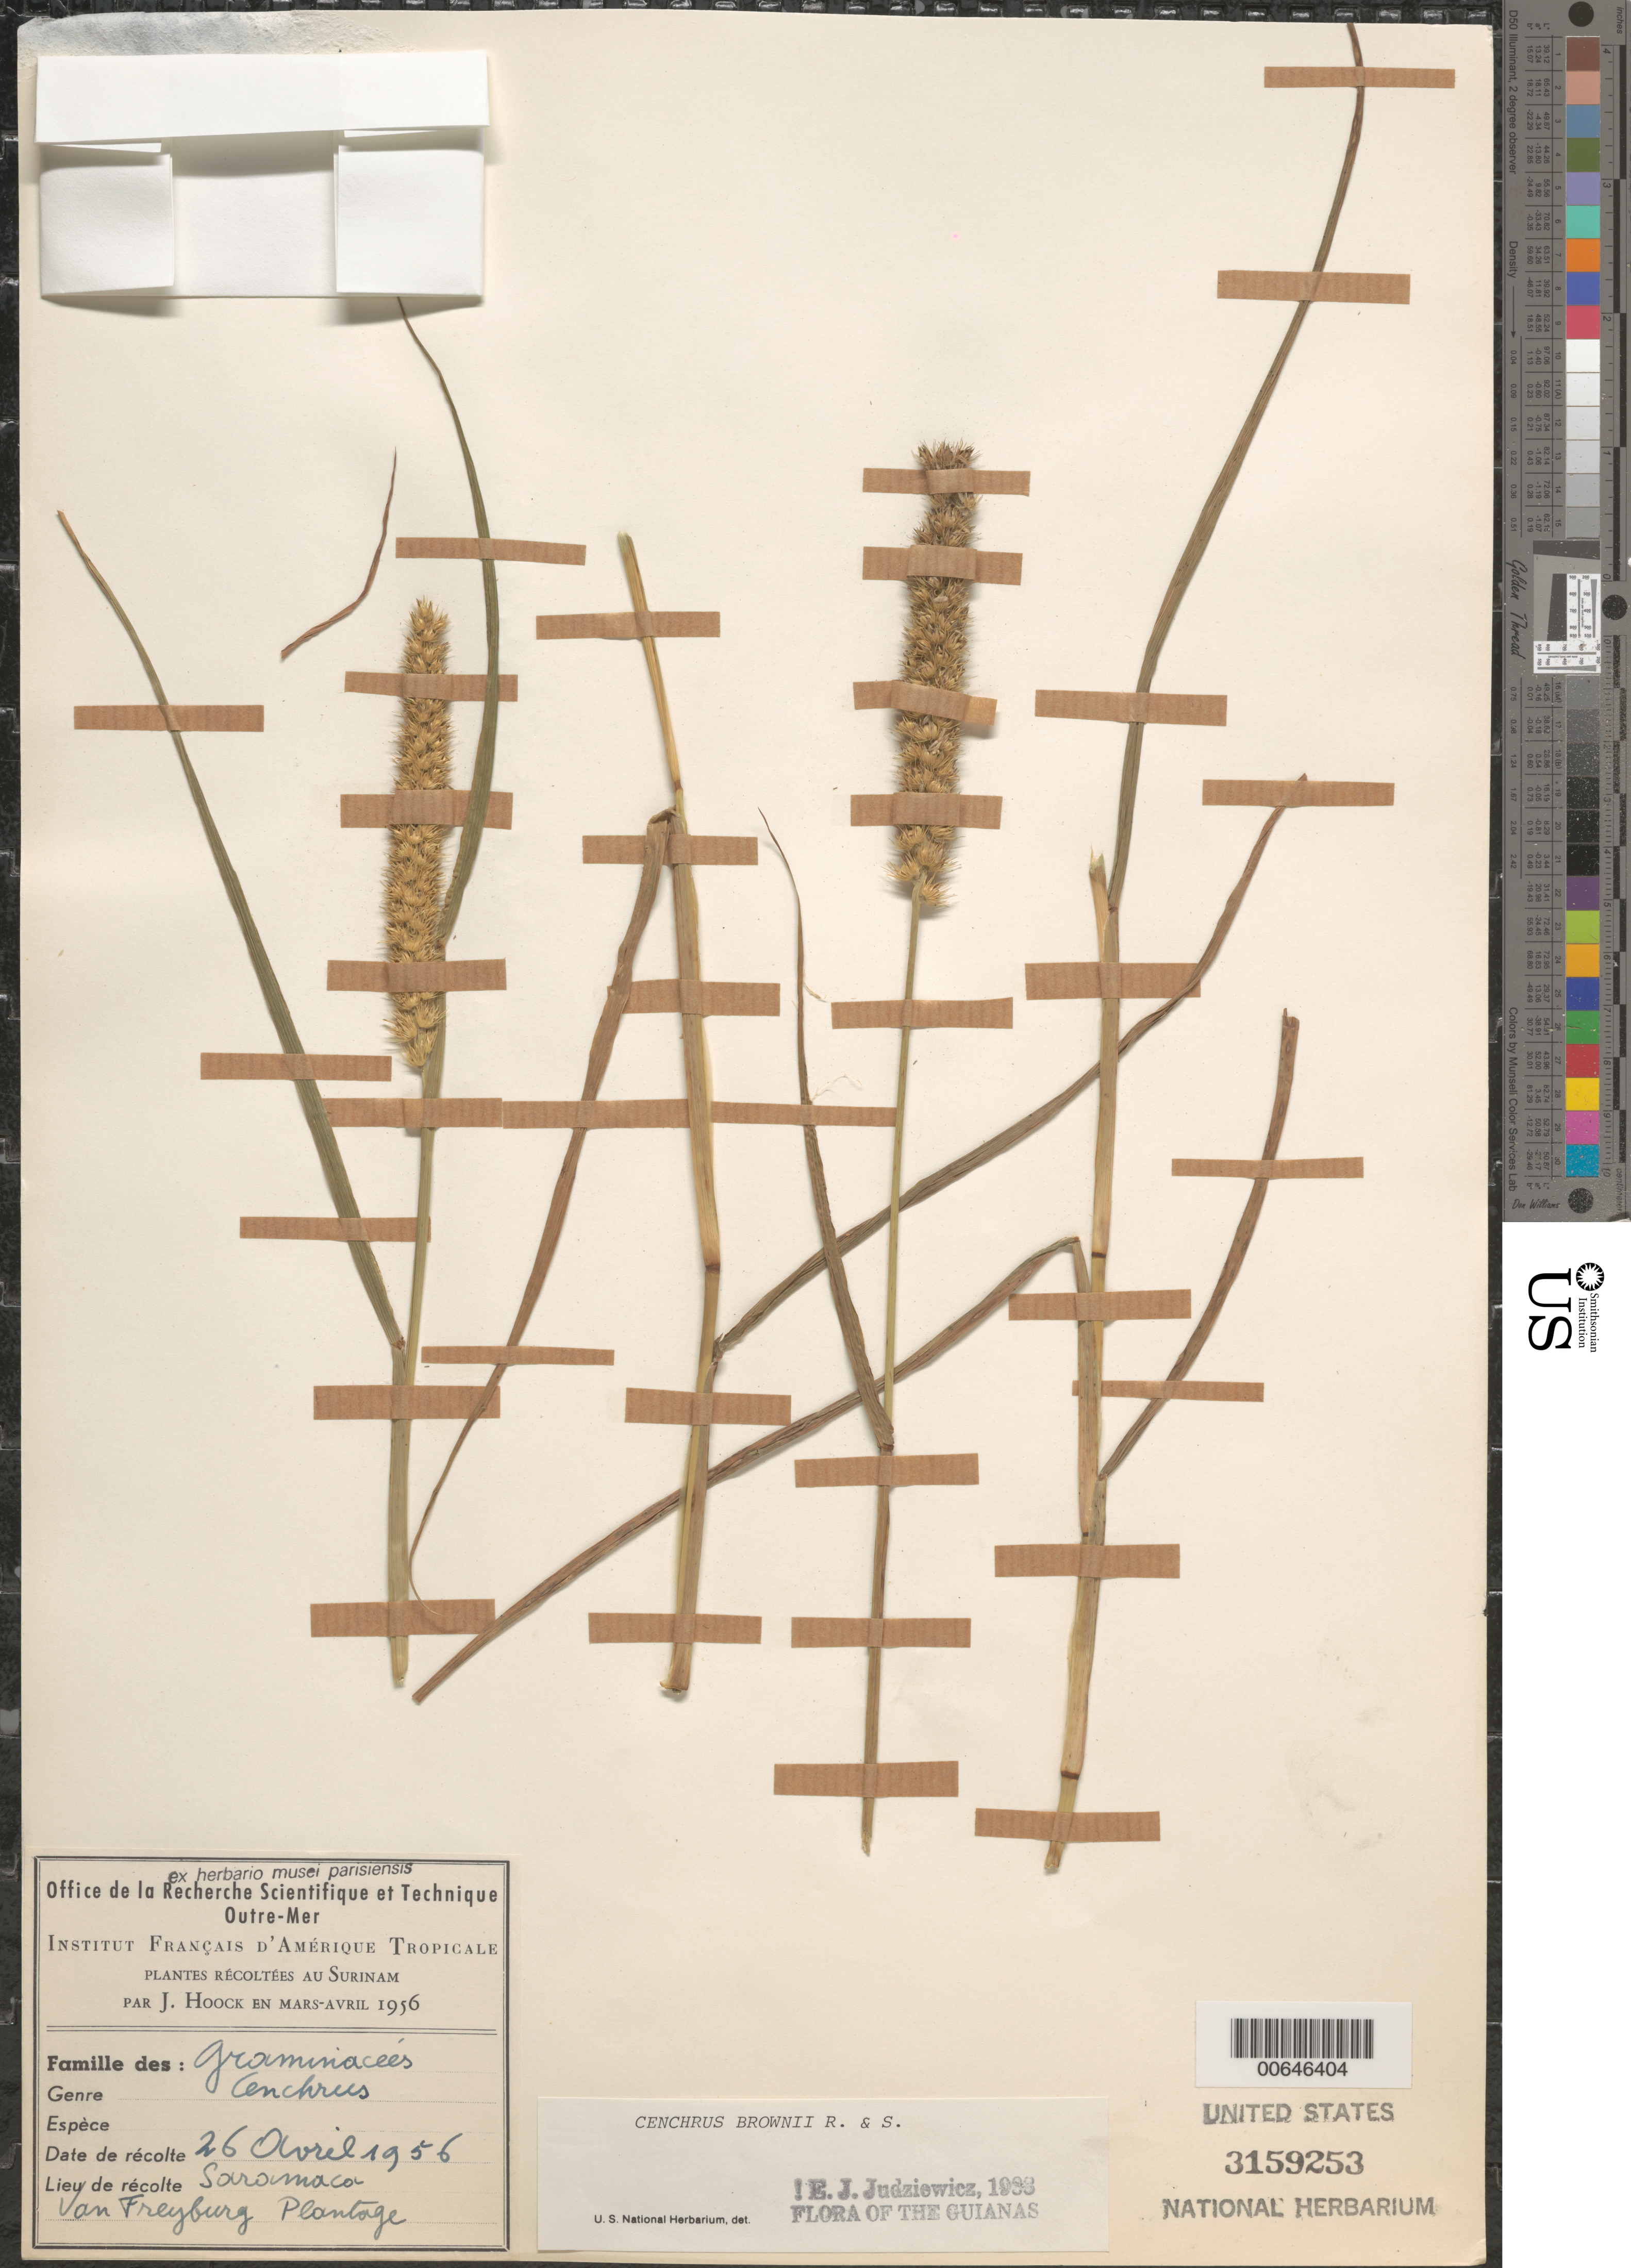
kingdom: Plantae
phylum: Tracheophyta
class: Liliopsida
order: Poales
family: Poaceae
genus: Cenchrus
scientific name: Cenchrus brownii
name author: Roem. & Schult.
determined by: Judziewicz, E. J.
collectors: J. Hoock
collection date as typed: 26-Apr-56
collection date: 1956-04-26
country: Suriname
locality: Saramacca, van Freyburg Plantage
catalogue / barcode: US 3159253